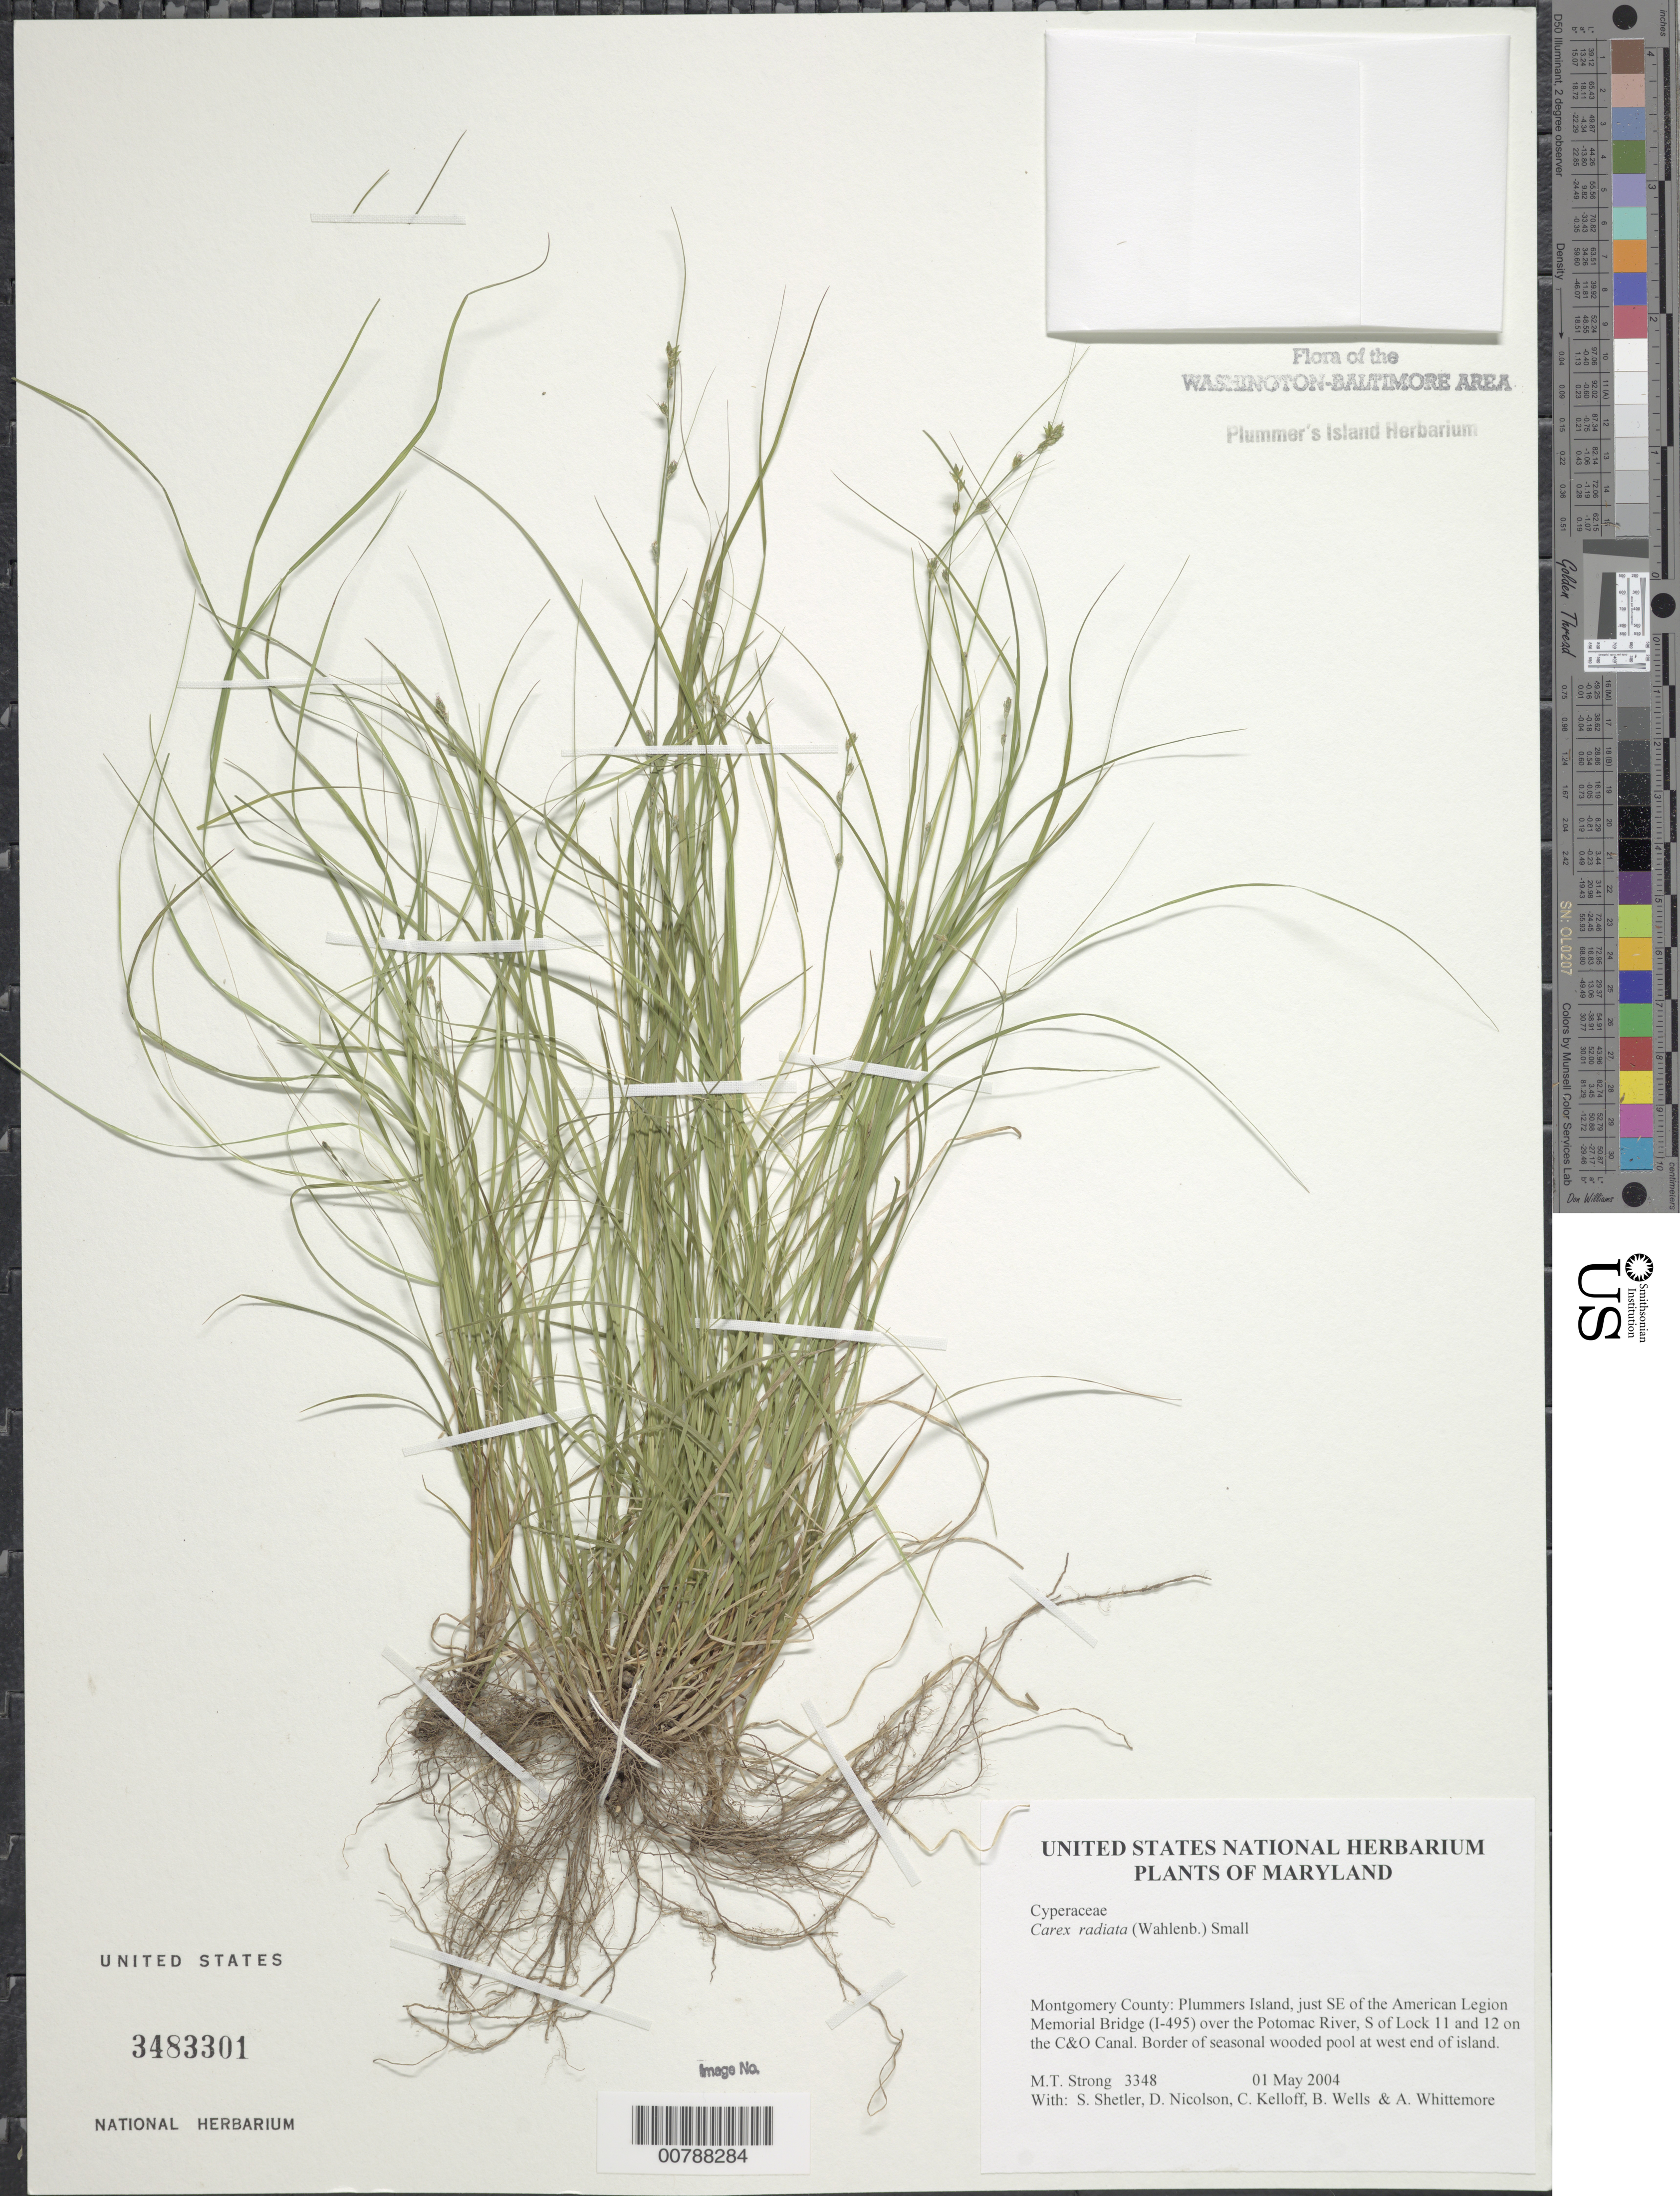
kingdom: Plantae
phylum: Tracheophyta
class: Liliopsida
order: Poales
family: Cyperaceae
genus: Carex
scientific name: Carex radiata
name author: (Wahlenb.) Small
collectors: M. T. Strong, S. Shetler, D. H. Nicolson, C. L. Kelloff, B. Wells & A. Whittemore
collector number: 3348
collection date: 2004-05-01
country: United States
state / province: Maryland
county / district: Montgomery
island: Plummers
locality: Plummers Island, just SE of the American Legion Memorial Bridge (I-495) over the Potomac River, S of Lock 11 and 12 on the C&O Canal. Bordering west end of island.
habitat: Border of seasonal wooded pool.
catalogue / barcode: US 3483300